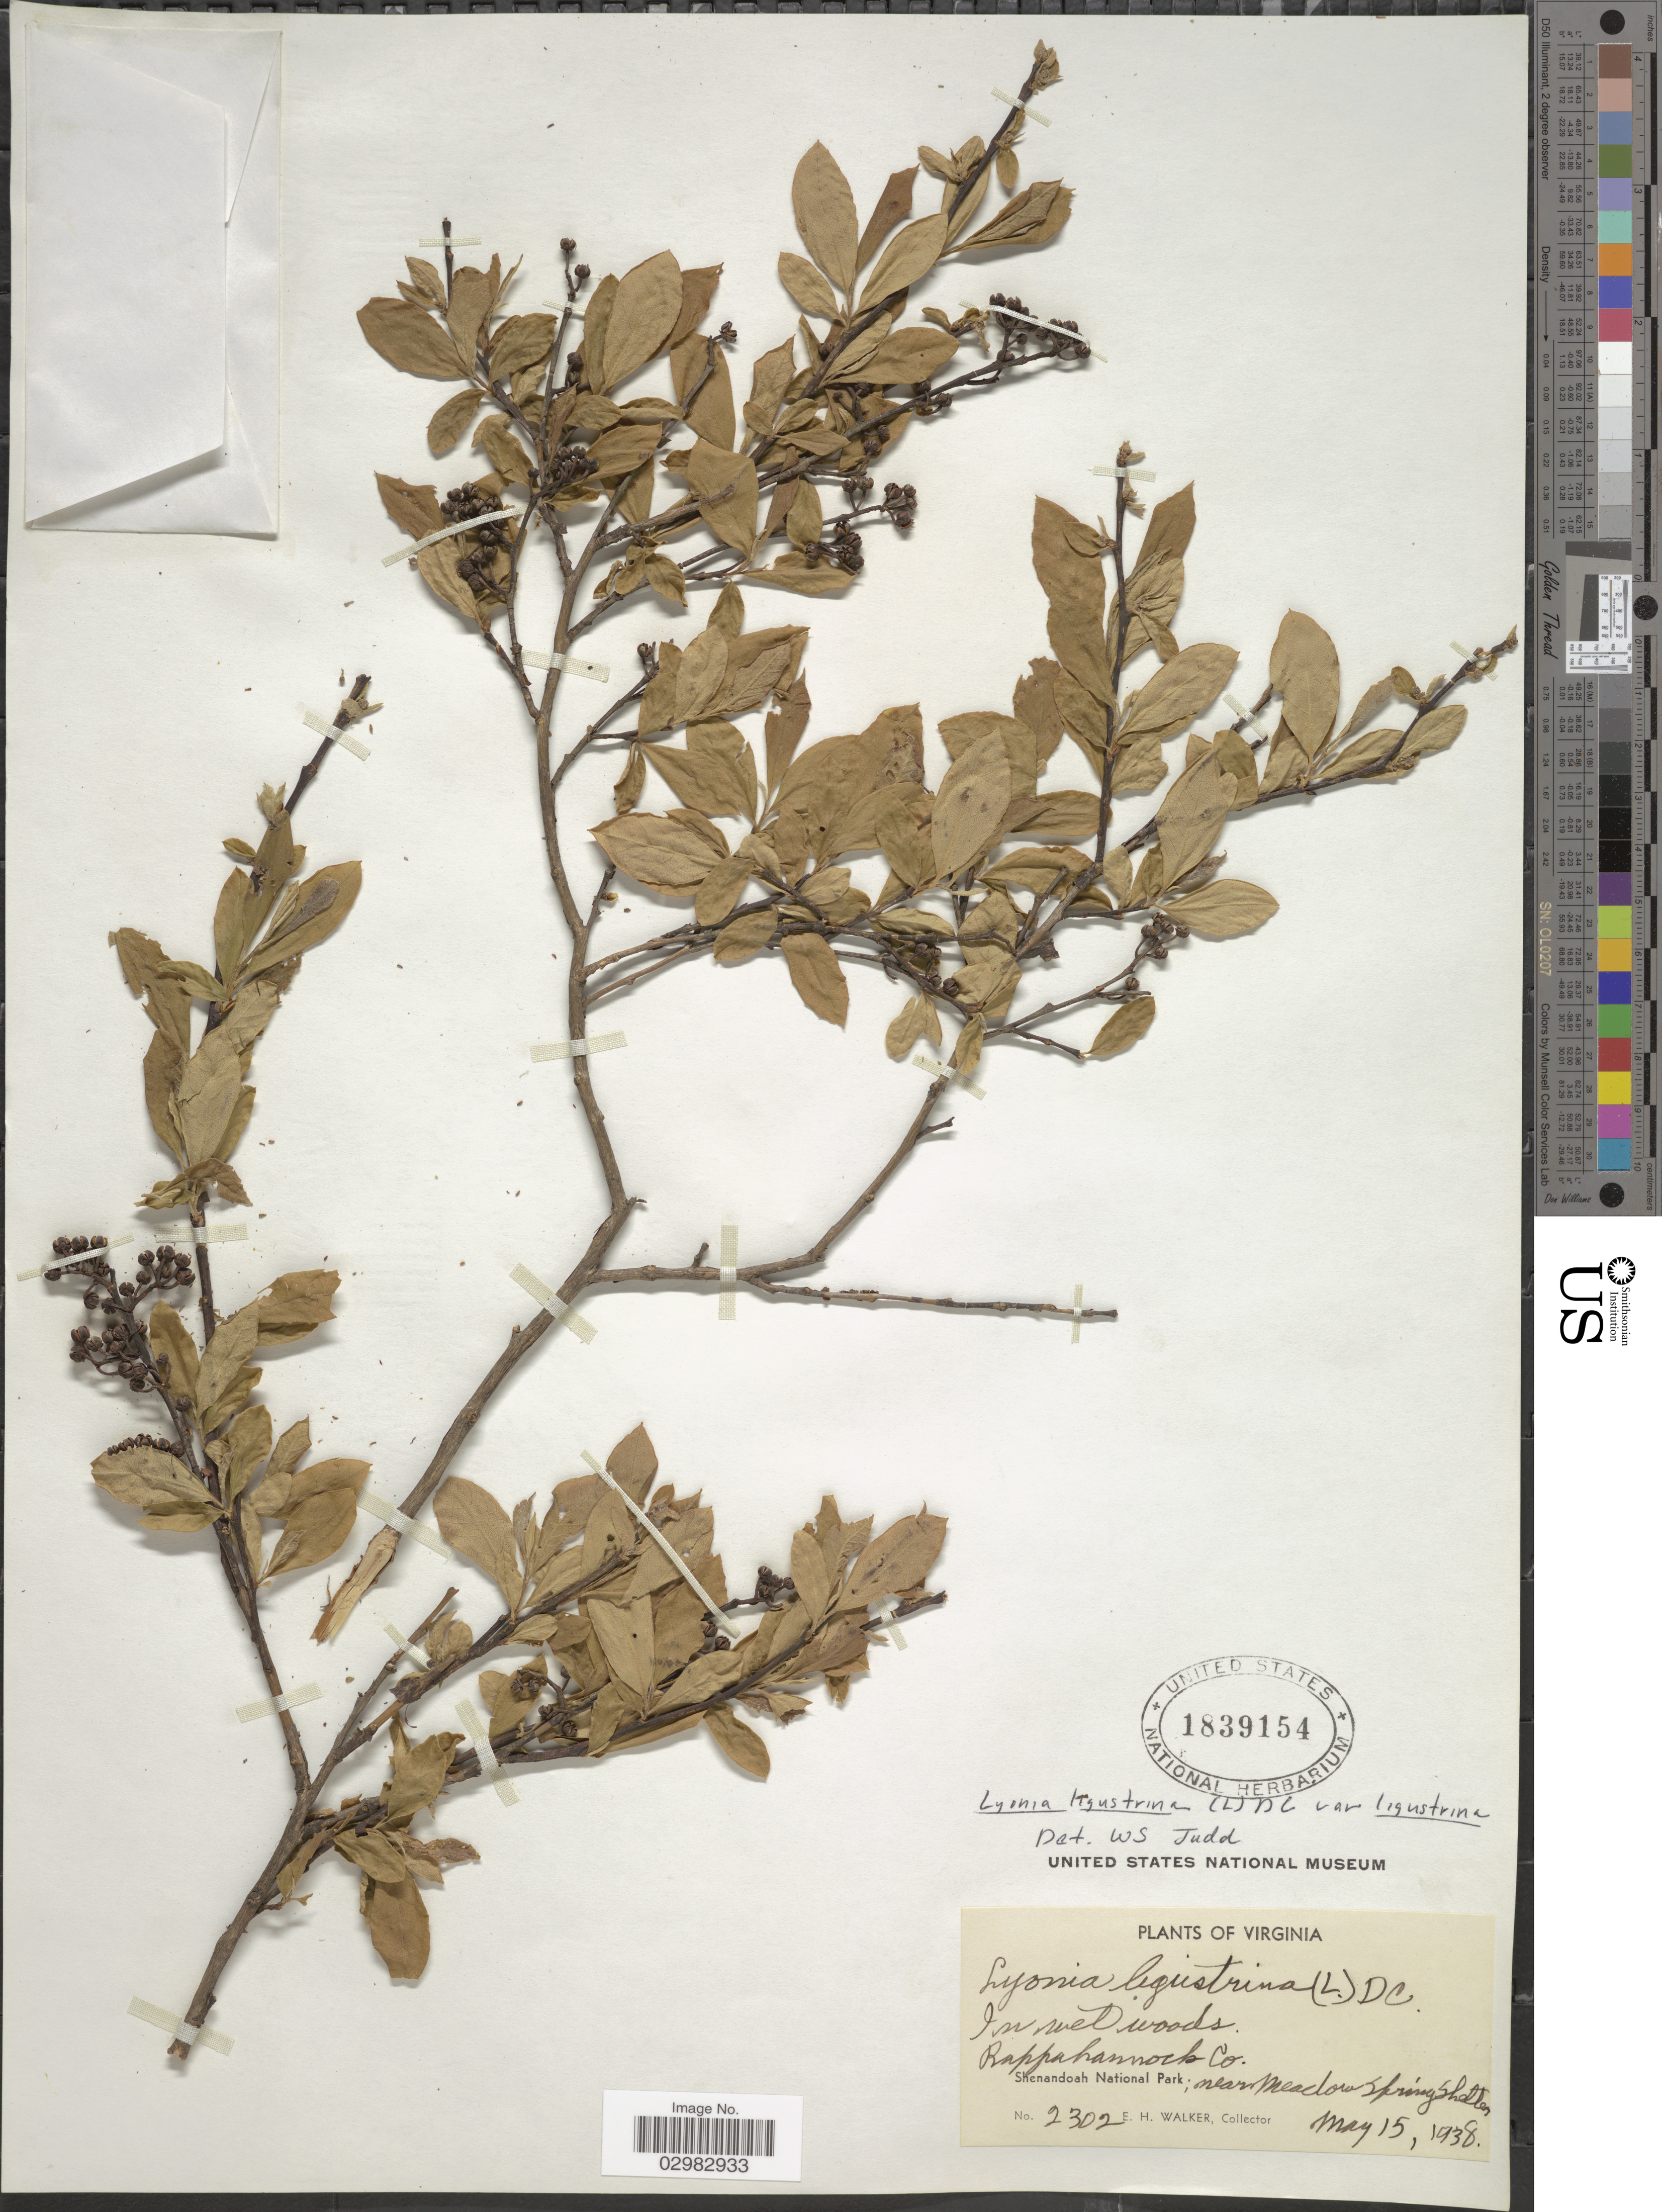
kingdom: Plantae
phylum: Tracheophyta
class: Magnoliopsida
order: Ericales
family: Ericaceae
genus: Lyonia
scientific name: Lyonia ligustrina var. ligustrina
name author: (L.) DC.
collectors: E. H. Walker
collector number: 2302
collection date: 1938-05-15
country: United States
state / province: Virginia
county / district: Rappahannock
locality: Shenandoah National Park; near Meadow Spring Shelter.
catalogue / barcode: US 1839154